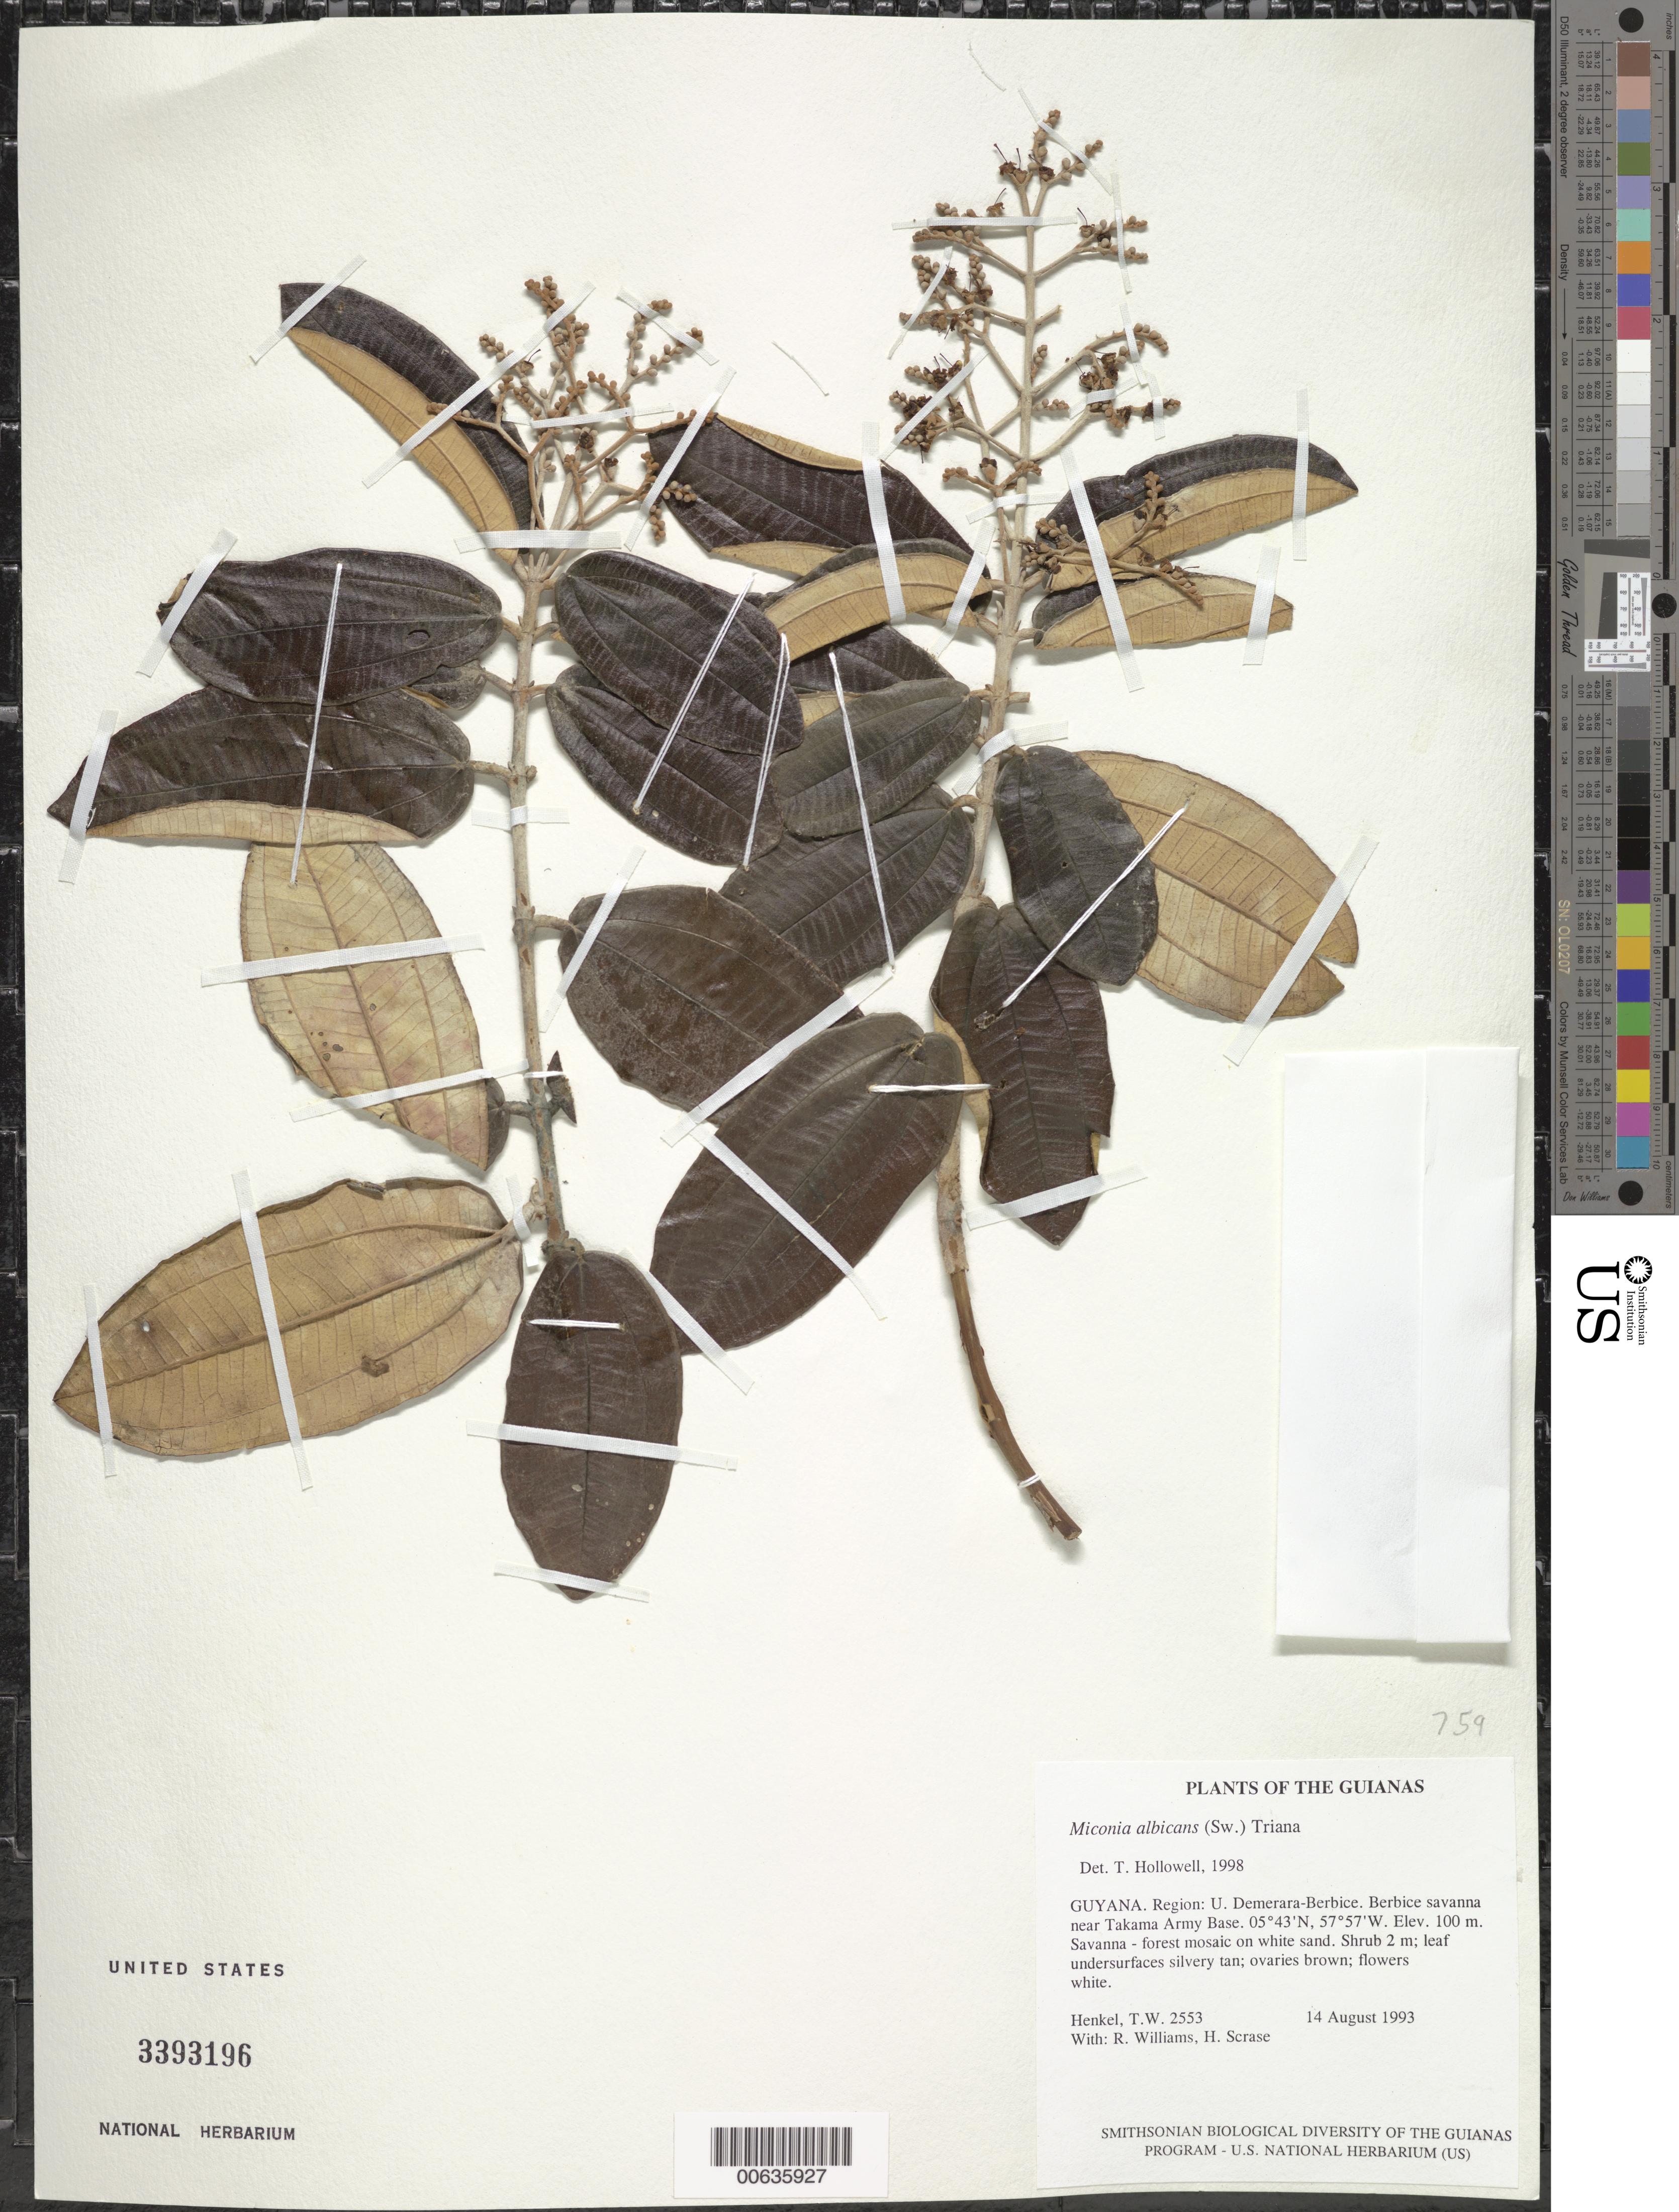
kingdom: Plantae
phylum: Tracheophyta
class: Magnoliopsida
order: Myrtales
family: Melastomataceae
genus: Miconia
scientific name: Miconia albicans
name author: (Sw.) Triana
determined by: Hollowell, T. H., (BOT), Smithsonian Institution - National Museum of Natural History (UNITED STATES)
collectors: T. Henkel, R. Williams & H. Scrase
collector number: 2553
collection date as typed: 14 August 1993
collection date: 1993-08-14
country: Guyana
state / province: U. Demerara-Berbice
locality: Berbice savanna near Takama Army Base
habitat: Savanna - forest mosaic on white sand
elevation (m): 100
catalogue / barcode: US 3393196